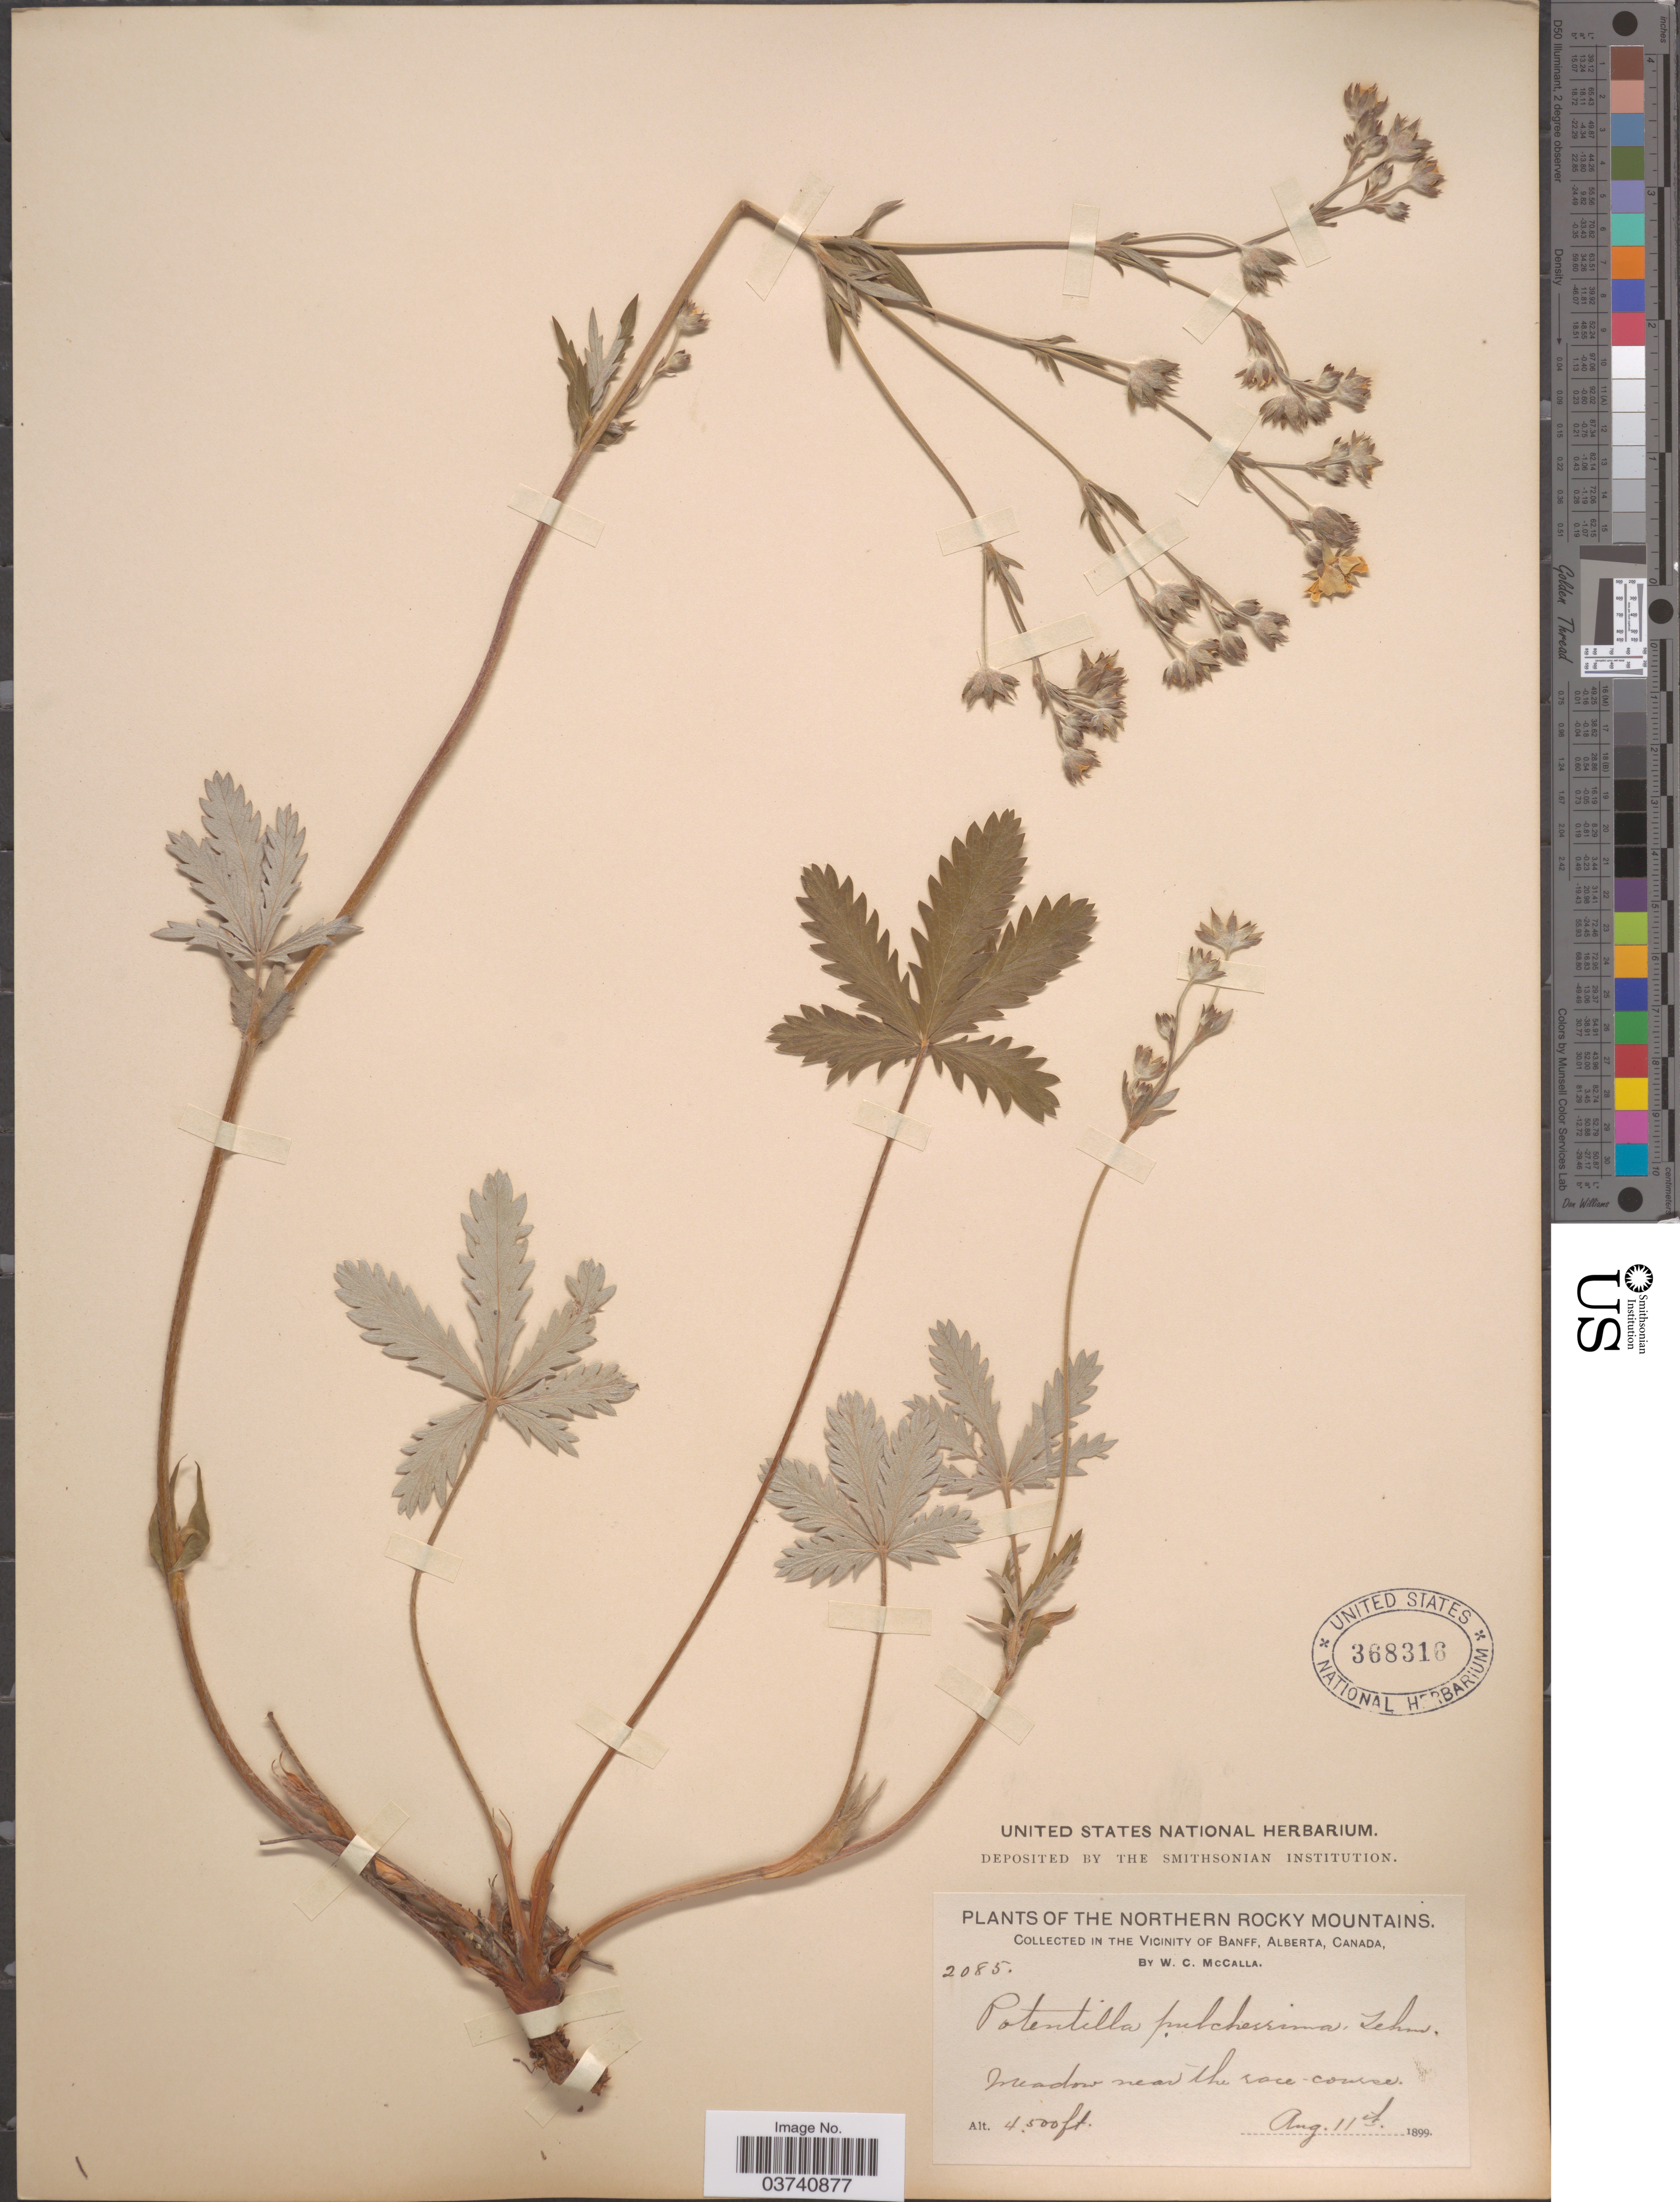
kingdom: Plantae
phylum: Tracheophyta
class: Magnoliopsida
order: Rosales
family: Rosaceae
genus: Potentilla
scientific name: Potentilla pulcherrima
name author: Lehm.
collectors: W. McCalla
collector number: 2085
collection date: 1899-08-11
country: Canada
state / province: Alberta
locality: The Northern Rocky Mountains. In the Vicinity of Banff. Meadow near the race-course.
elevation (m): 1372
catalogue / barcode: US 368316